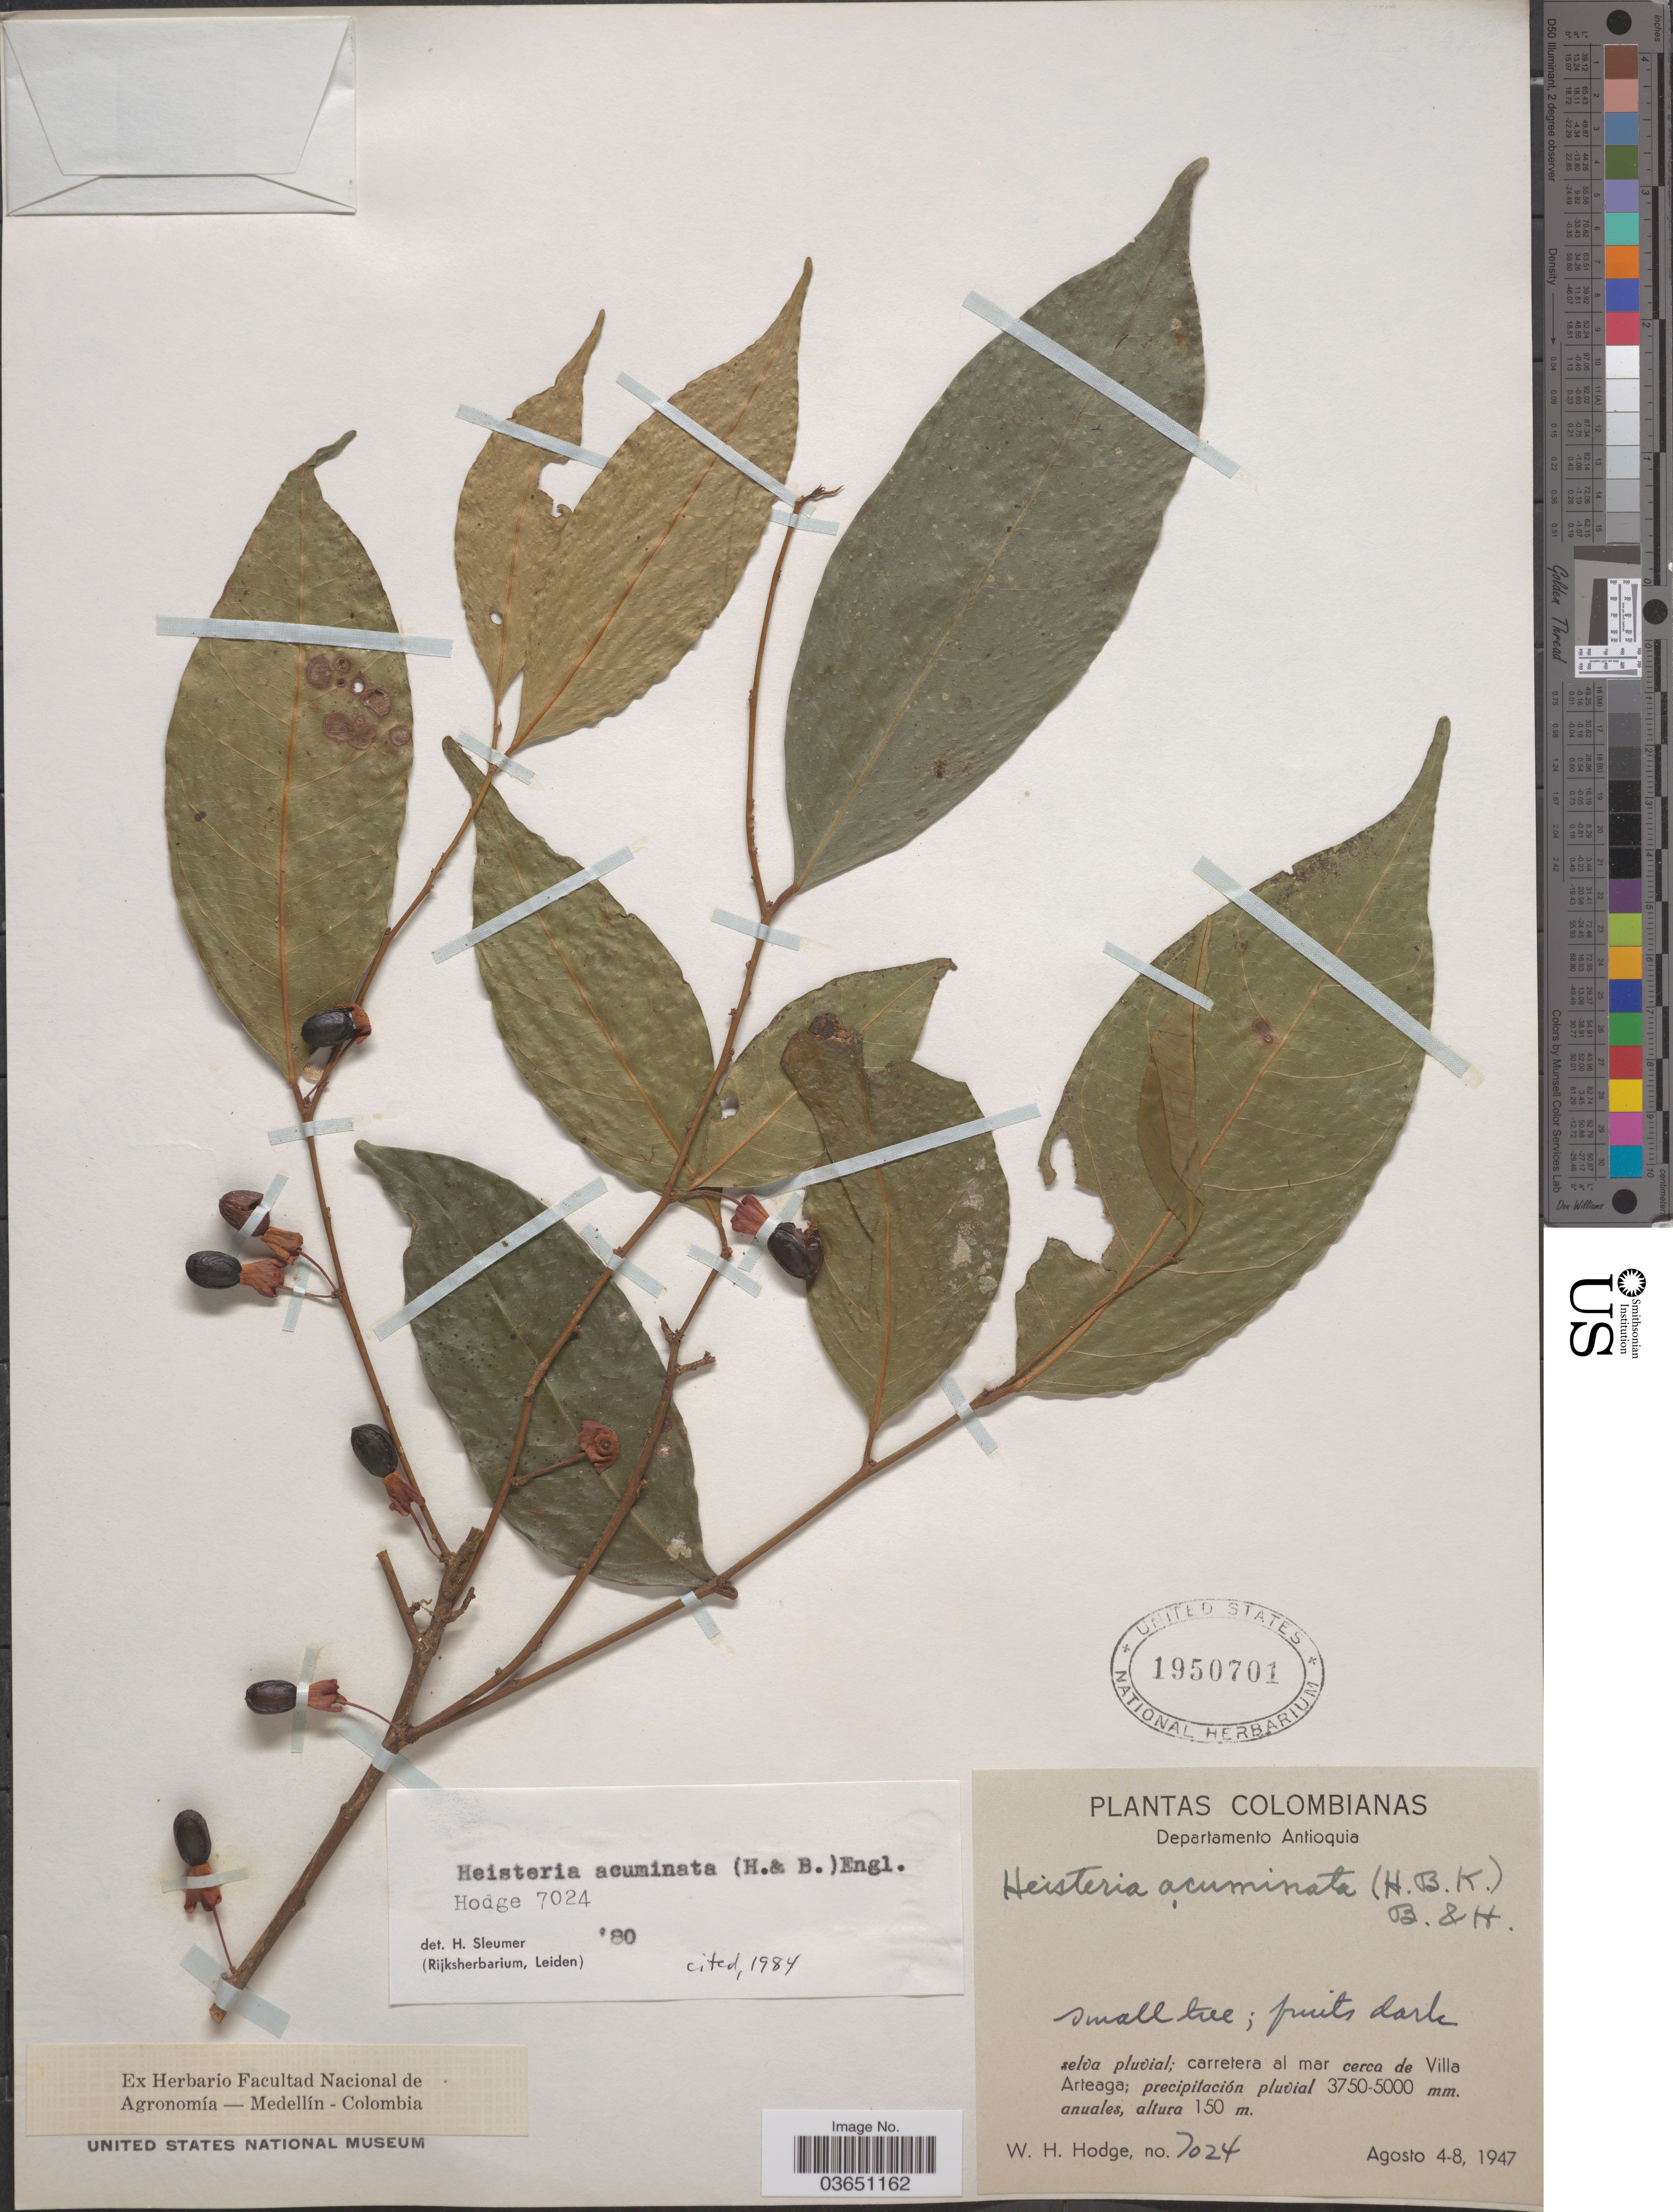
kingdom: Plantae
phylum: Tracheophyta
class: Magnoliopsida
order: Santalales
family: Erythropalaceae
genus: Heisteria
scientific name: Heisteria acuminata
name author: (Humb. & Bonpl.) Engl.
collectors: W. Hodge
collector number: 7024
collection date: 1947-08-04/1947-08-08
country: Colombia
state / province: Antioquia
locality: Departamento de Antioquia; carretera al mar cerca de Villa Arteaga.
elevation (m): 150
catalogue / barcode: US 1950701